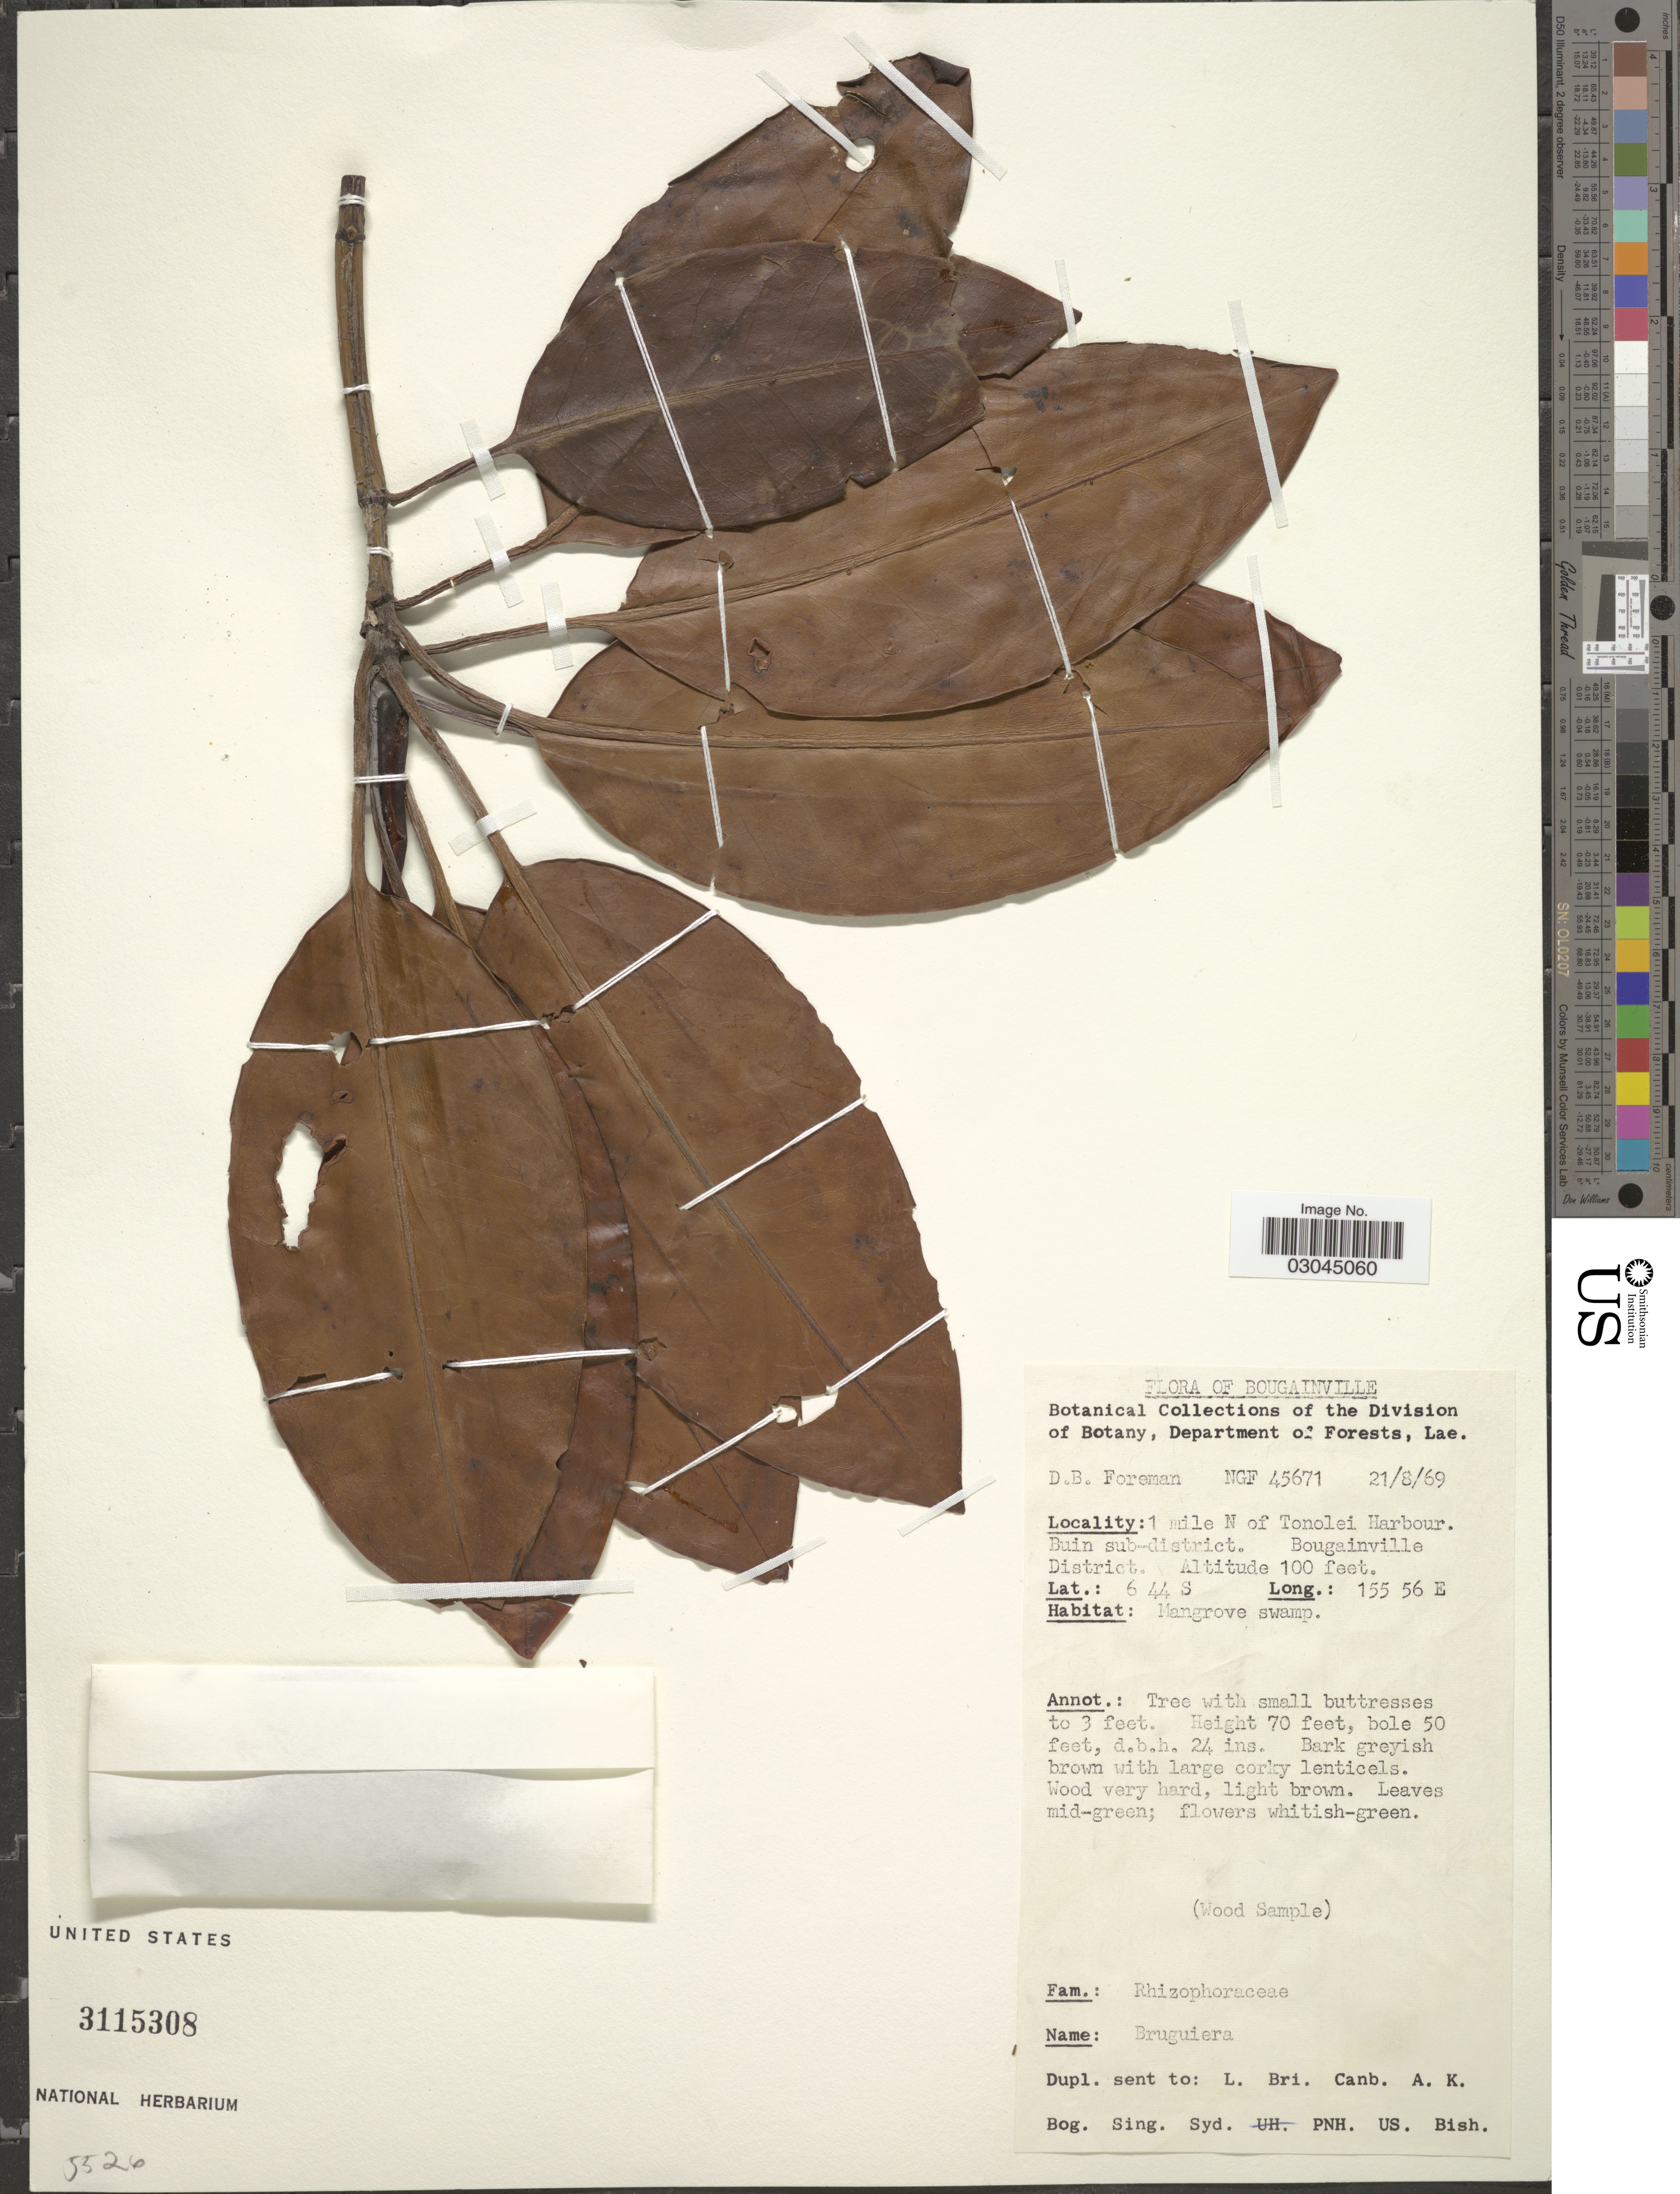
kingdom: Plantae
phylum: Tracheophyta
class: Magnoliopsida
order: Malpighiales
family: Rhizophoraceae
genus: Bruguiera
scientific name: Bruguiera gymnorhiza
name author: (L.) Savigny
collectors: D. Foreman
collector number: NGF 45671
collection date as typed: Transcribed d/m/y: 21/8/69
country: Papua New Guinea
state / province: Bougainville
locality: Bougainville, 1 mile N of Tonolei Harbour, Buin sub-district, Bougainville District.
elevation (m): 30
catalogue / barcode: US 3115308